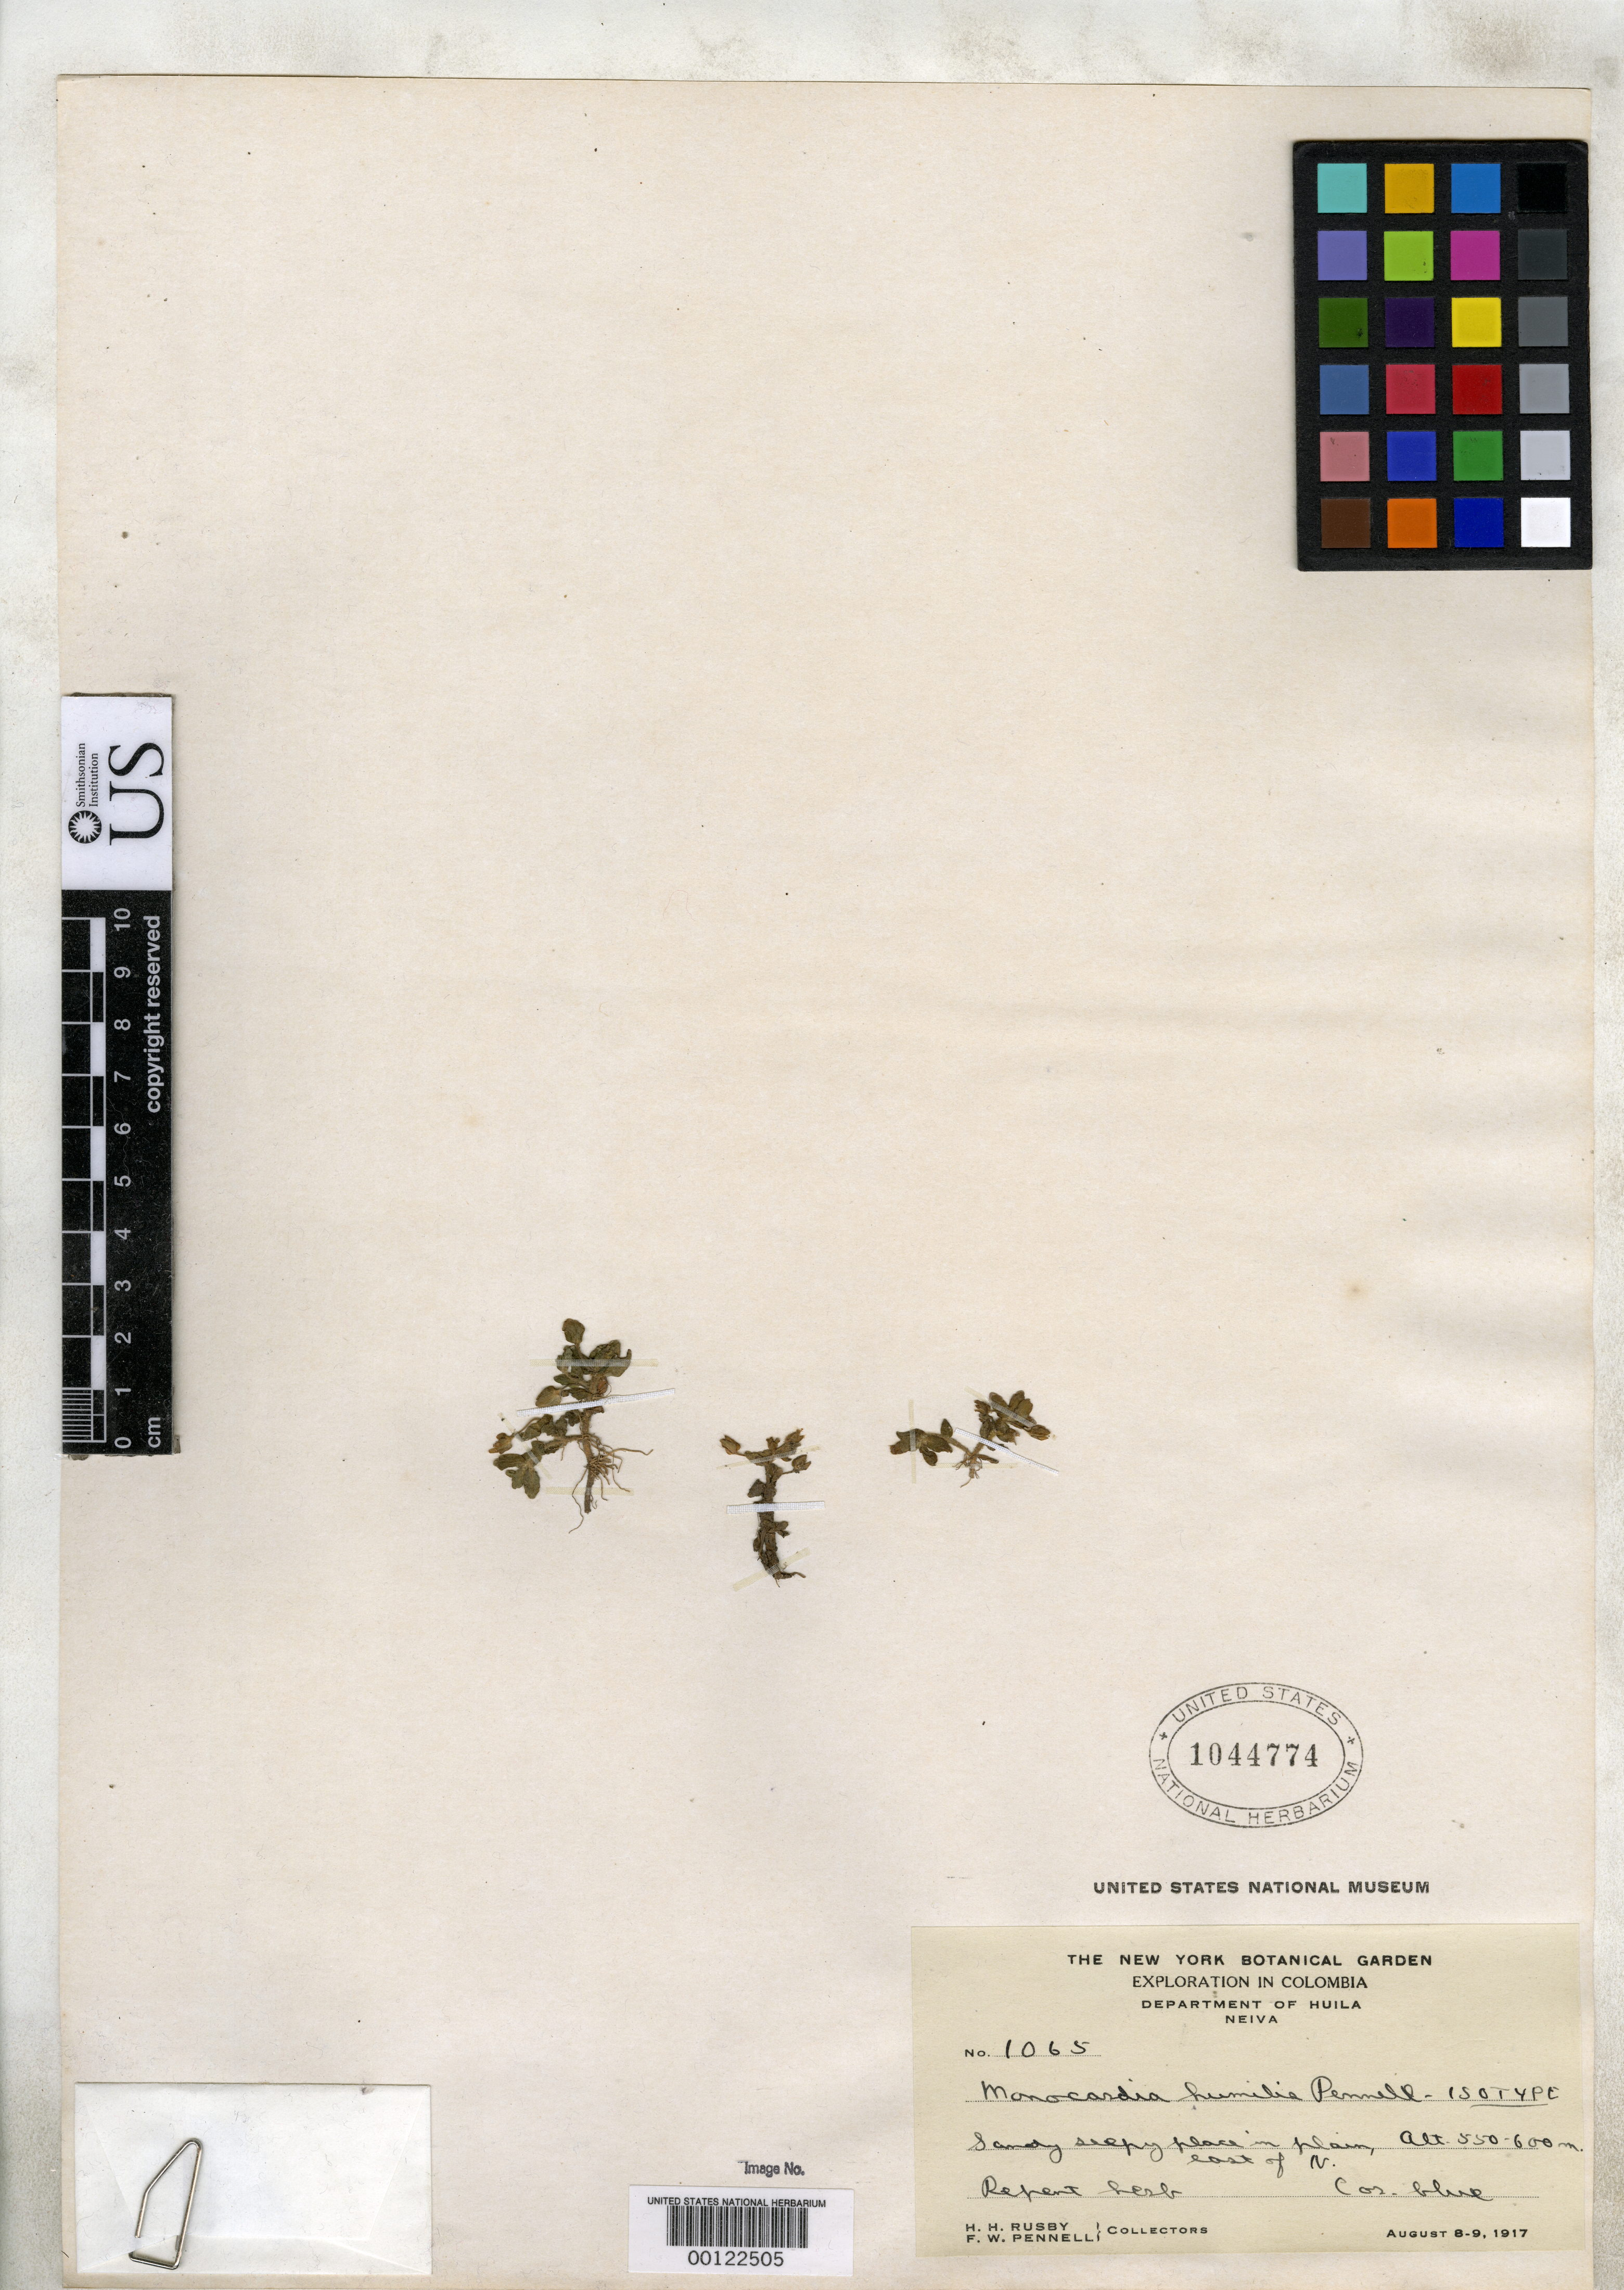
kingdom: Plantae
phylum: Tracheophyta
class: Magnoliopsida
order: Lamiales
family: Plantaginaceae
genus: Monocardia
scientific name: Monocardia humilis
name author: Pennell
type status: Isotype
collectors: H. H. Rusby & F. W. Pennell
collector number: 1065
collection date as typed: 08 Aug 1917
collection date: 1917-08-08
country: Colombia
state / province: Huila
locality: Neiva.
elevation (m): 550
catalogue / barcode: US 1044774